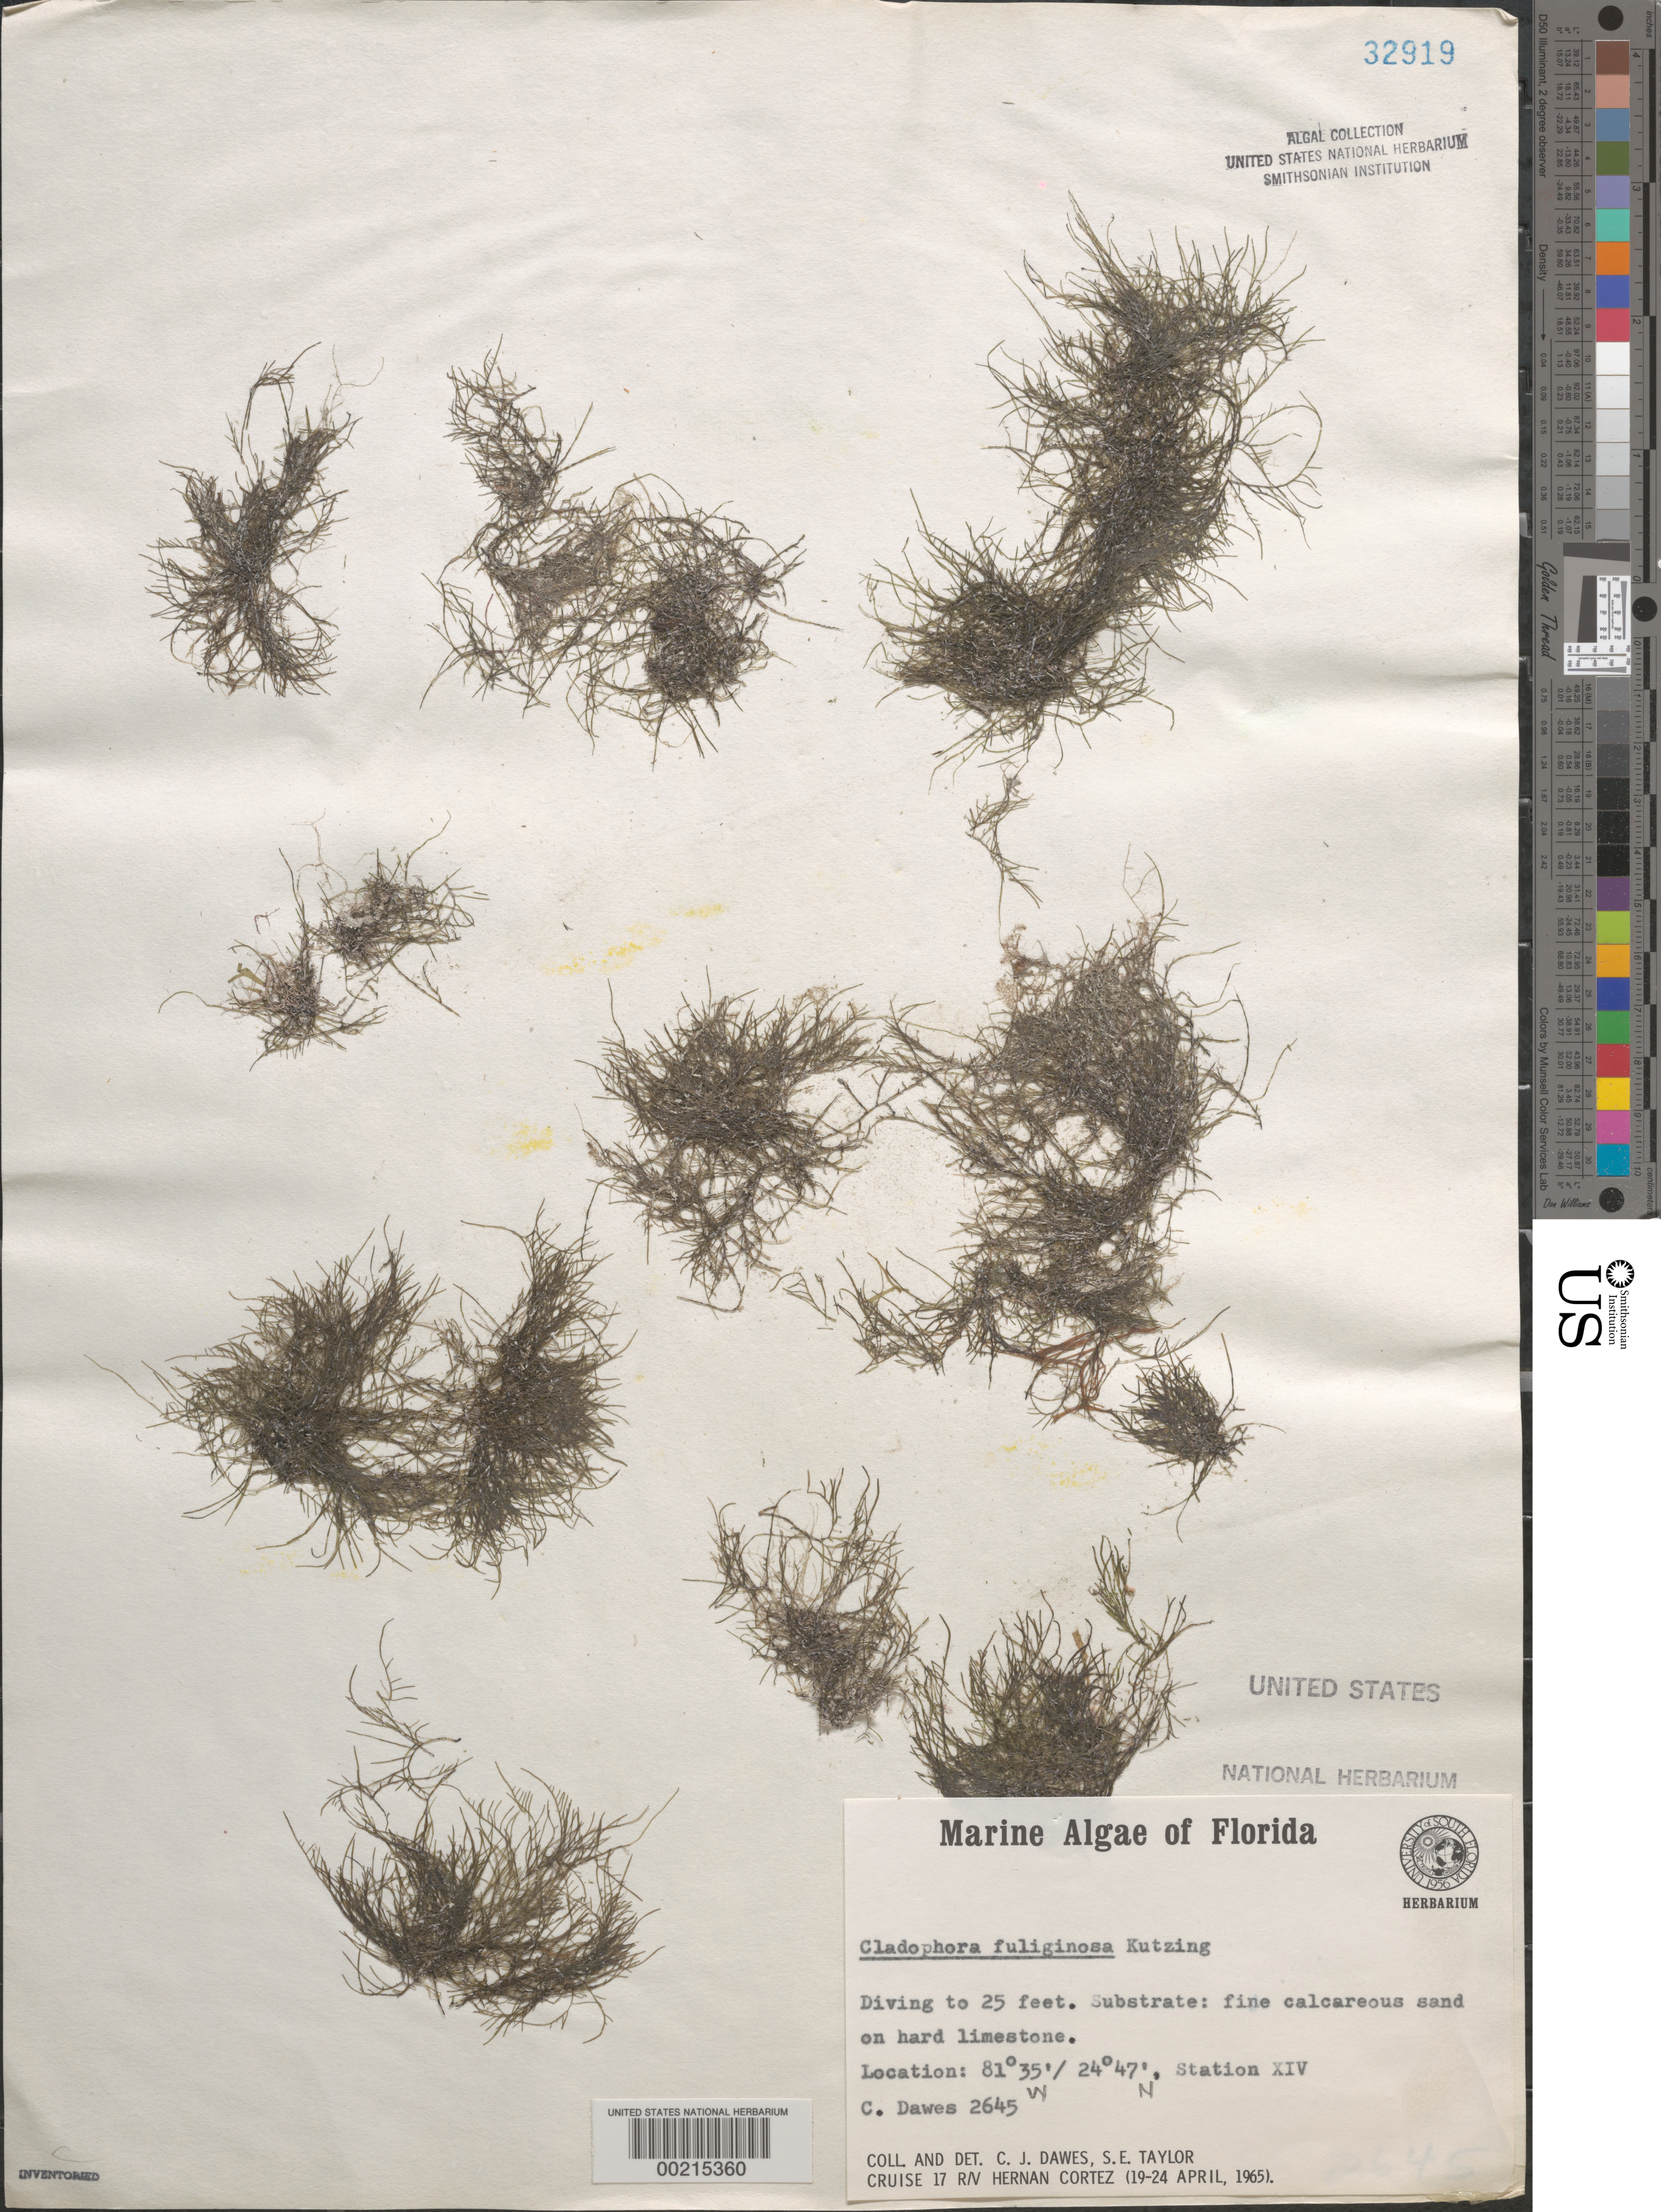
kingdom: Plantae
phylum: Chlorophyta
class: Ulvophyceae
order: Cladophorales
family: Cladophoraceae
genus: Cladophora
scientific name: Cladophora fuliginosa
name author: Kütz.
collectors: C. Dawes & S. A. Earle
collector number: Cjd 2645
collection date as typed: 19 Apr 1965 to 24 Apr 1965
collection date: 1965-04-19/1965-04-24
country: United States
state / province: Florida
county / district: Monroe County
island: Florida Keys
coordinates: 24 47' N, 81 35' W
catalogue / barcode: US 32919